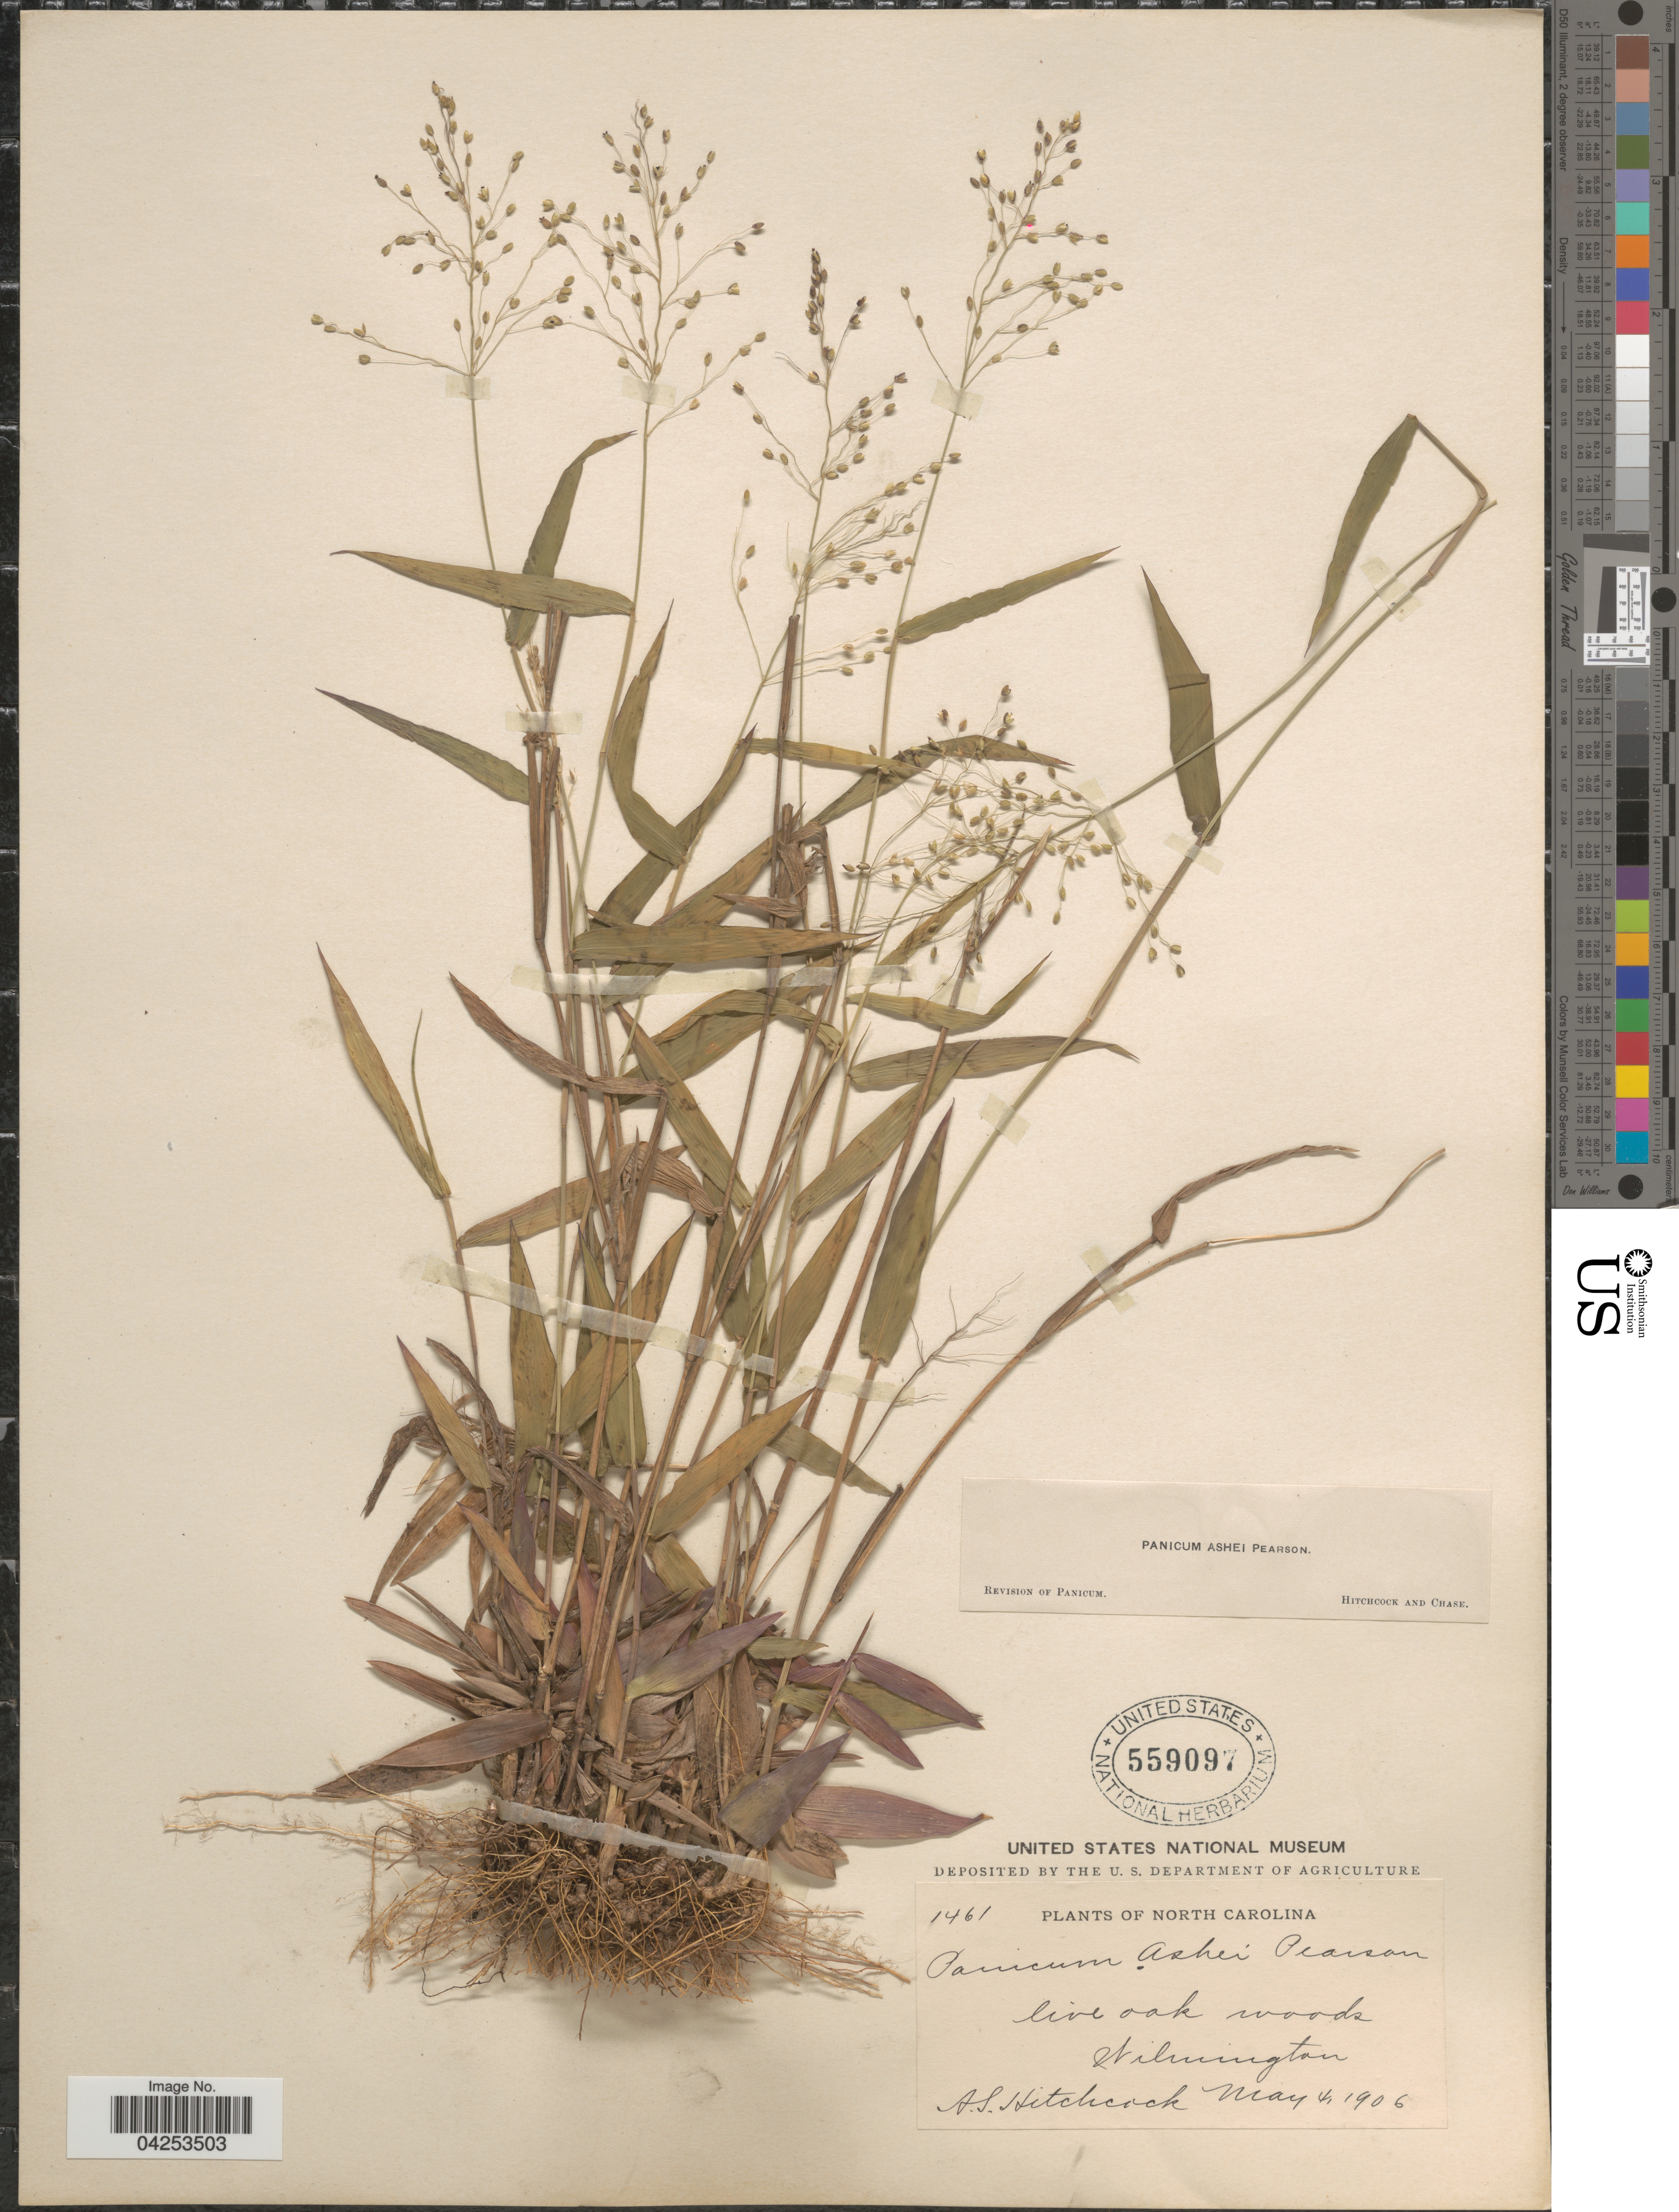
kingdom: Plantae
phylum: Tracheophyta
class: Liliopsida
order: Poales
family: Poaceae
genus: Dichanthelium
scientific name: Dichanthelium commutatum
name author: (Schult.) Gould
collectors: A. S. Hitchcock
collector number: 1461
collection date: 1906-05-04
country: United States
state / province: North Carolina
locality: Live oak woods Wilmington.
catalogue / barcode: US 559097